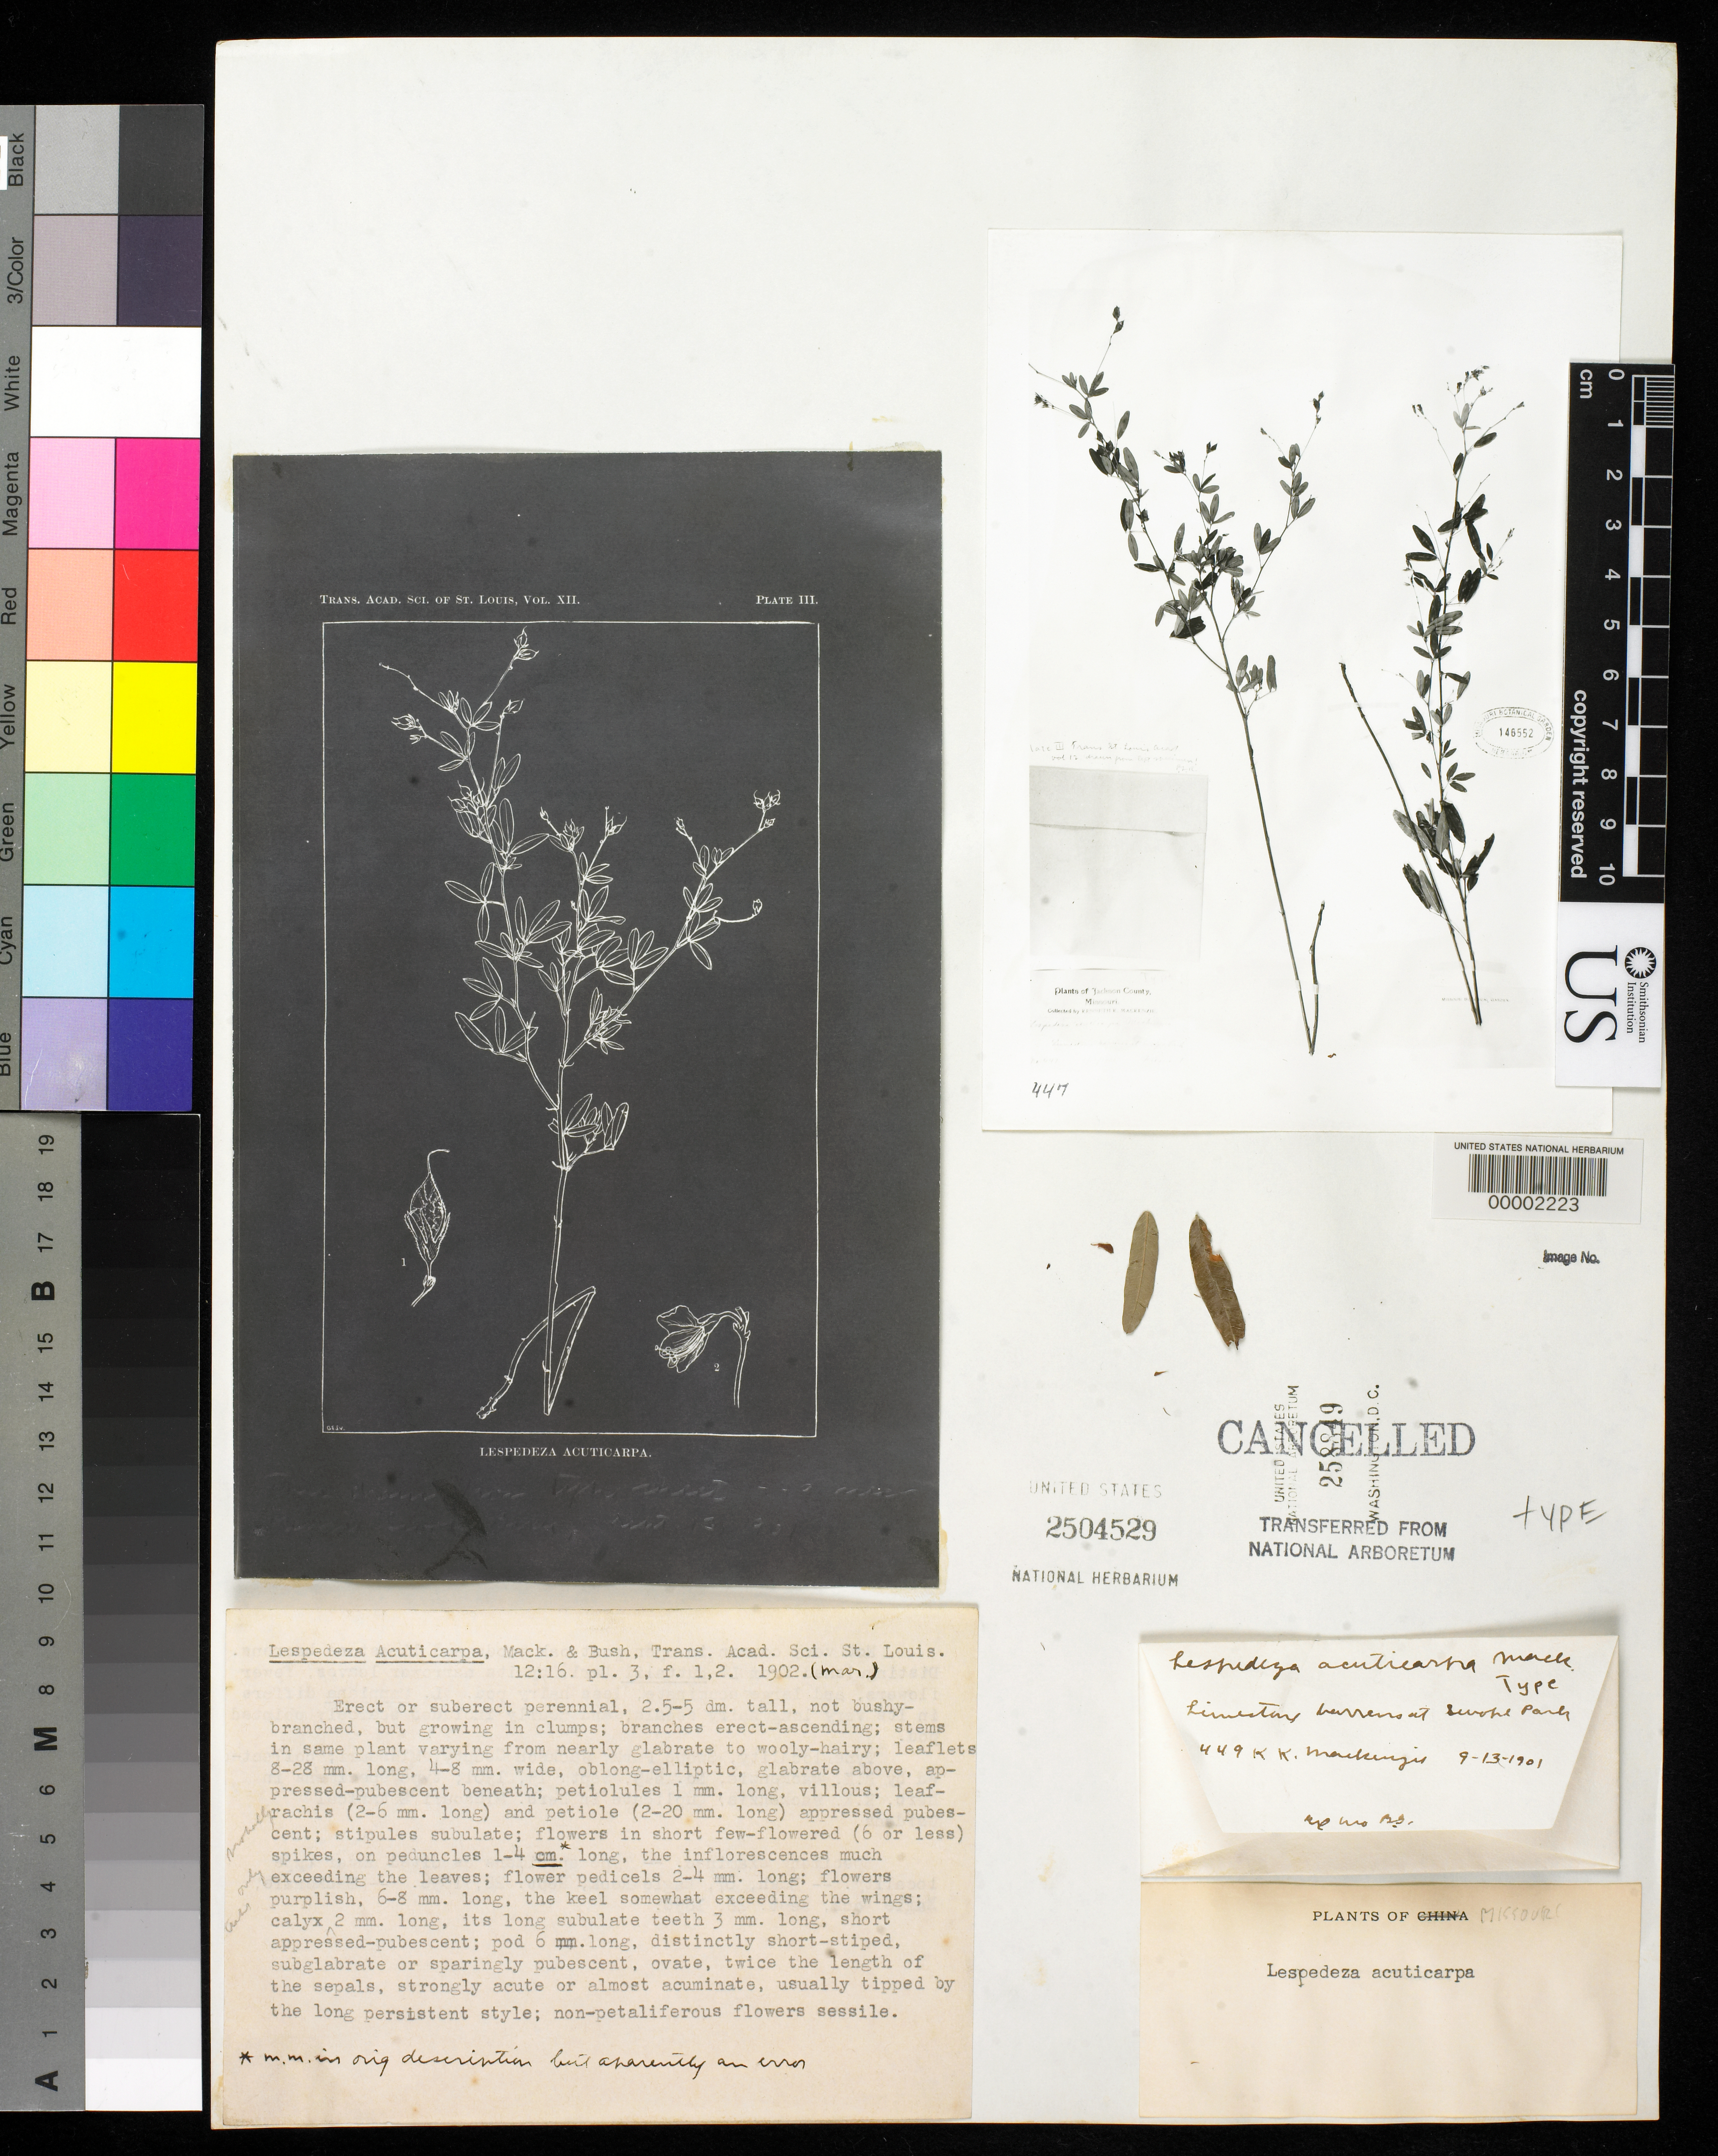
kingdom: Plantae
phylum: Tracheophyta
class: Magnoliopsida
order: Fabales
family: Fabaceae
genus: Lespedeza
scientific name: Lespedeza acuticarpa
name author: Mack. & Bush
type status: Type Material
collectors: K. K. Mackenzie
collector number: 449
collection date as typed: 13 Sep 1901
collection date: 1901-09-13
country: United States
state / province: Missouri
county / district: Jackson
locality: Swope Park.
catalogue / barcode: US 2504529